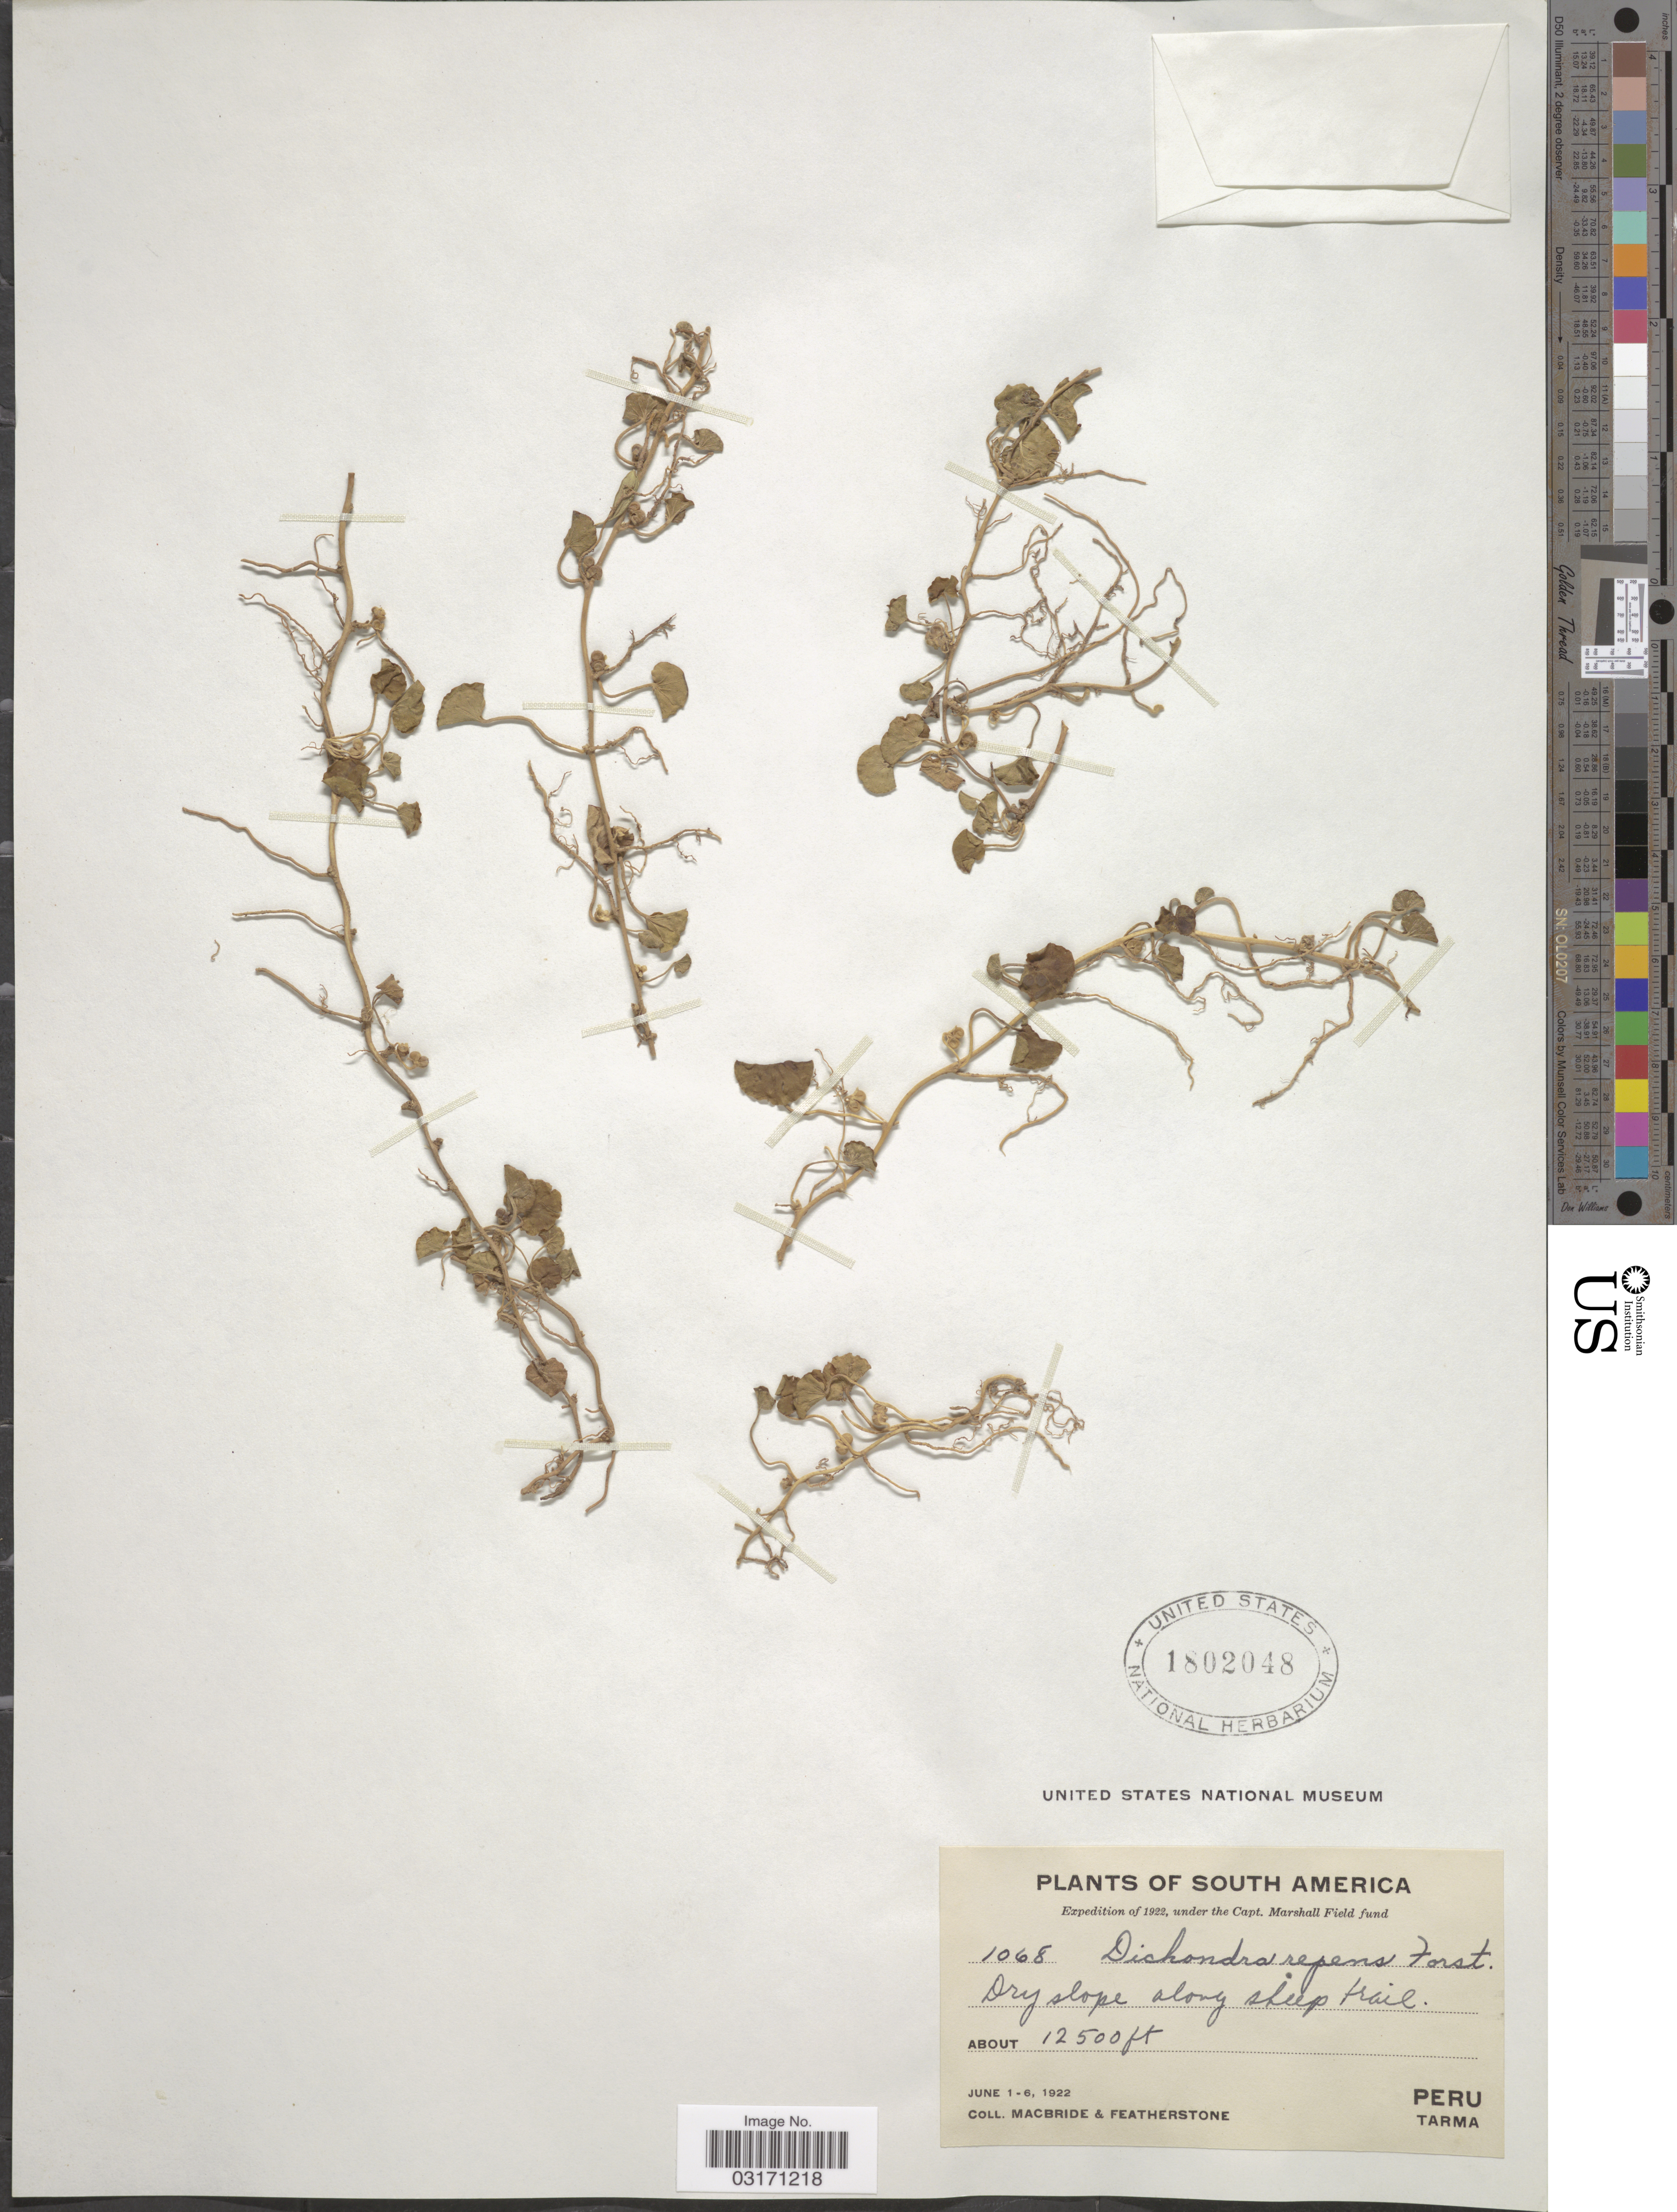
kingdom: Plantae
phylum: Tracheophyta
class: Magnoliopsida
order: Solanales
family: Convolvulaceae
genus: Dichondra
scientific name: Dichondra repens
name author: J.R. Forst. & G. Forst.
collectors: Macbride, -- & -. Featherstone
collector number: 1068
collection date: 1922-06-01/1922-06-06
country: Peru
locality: Tarma.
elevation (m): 3810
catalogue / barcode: US 1802048